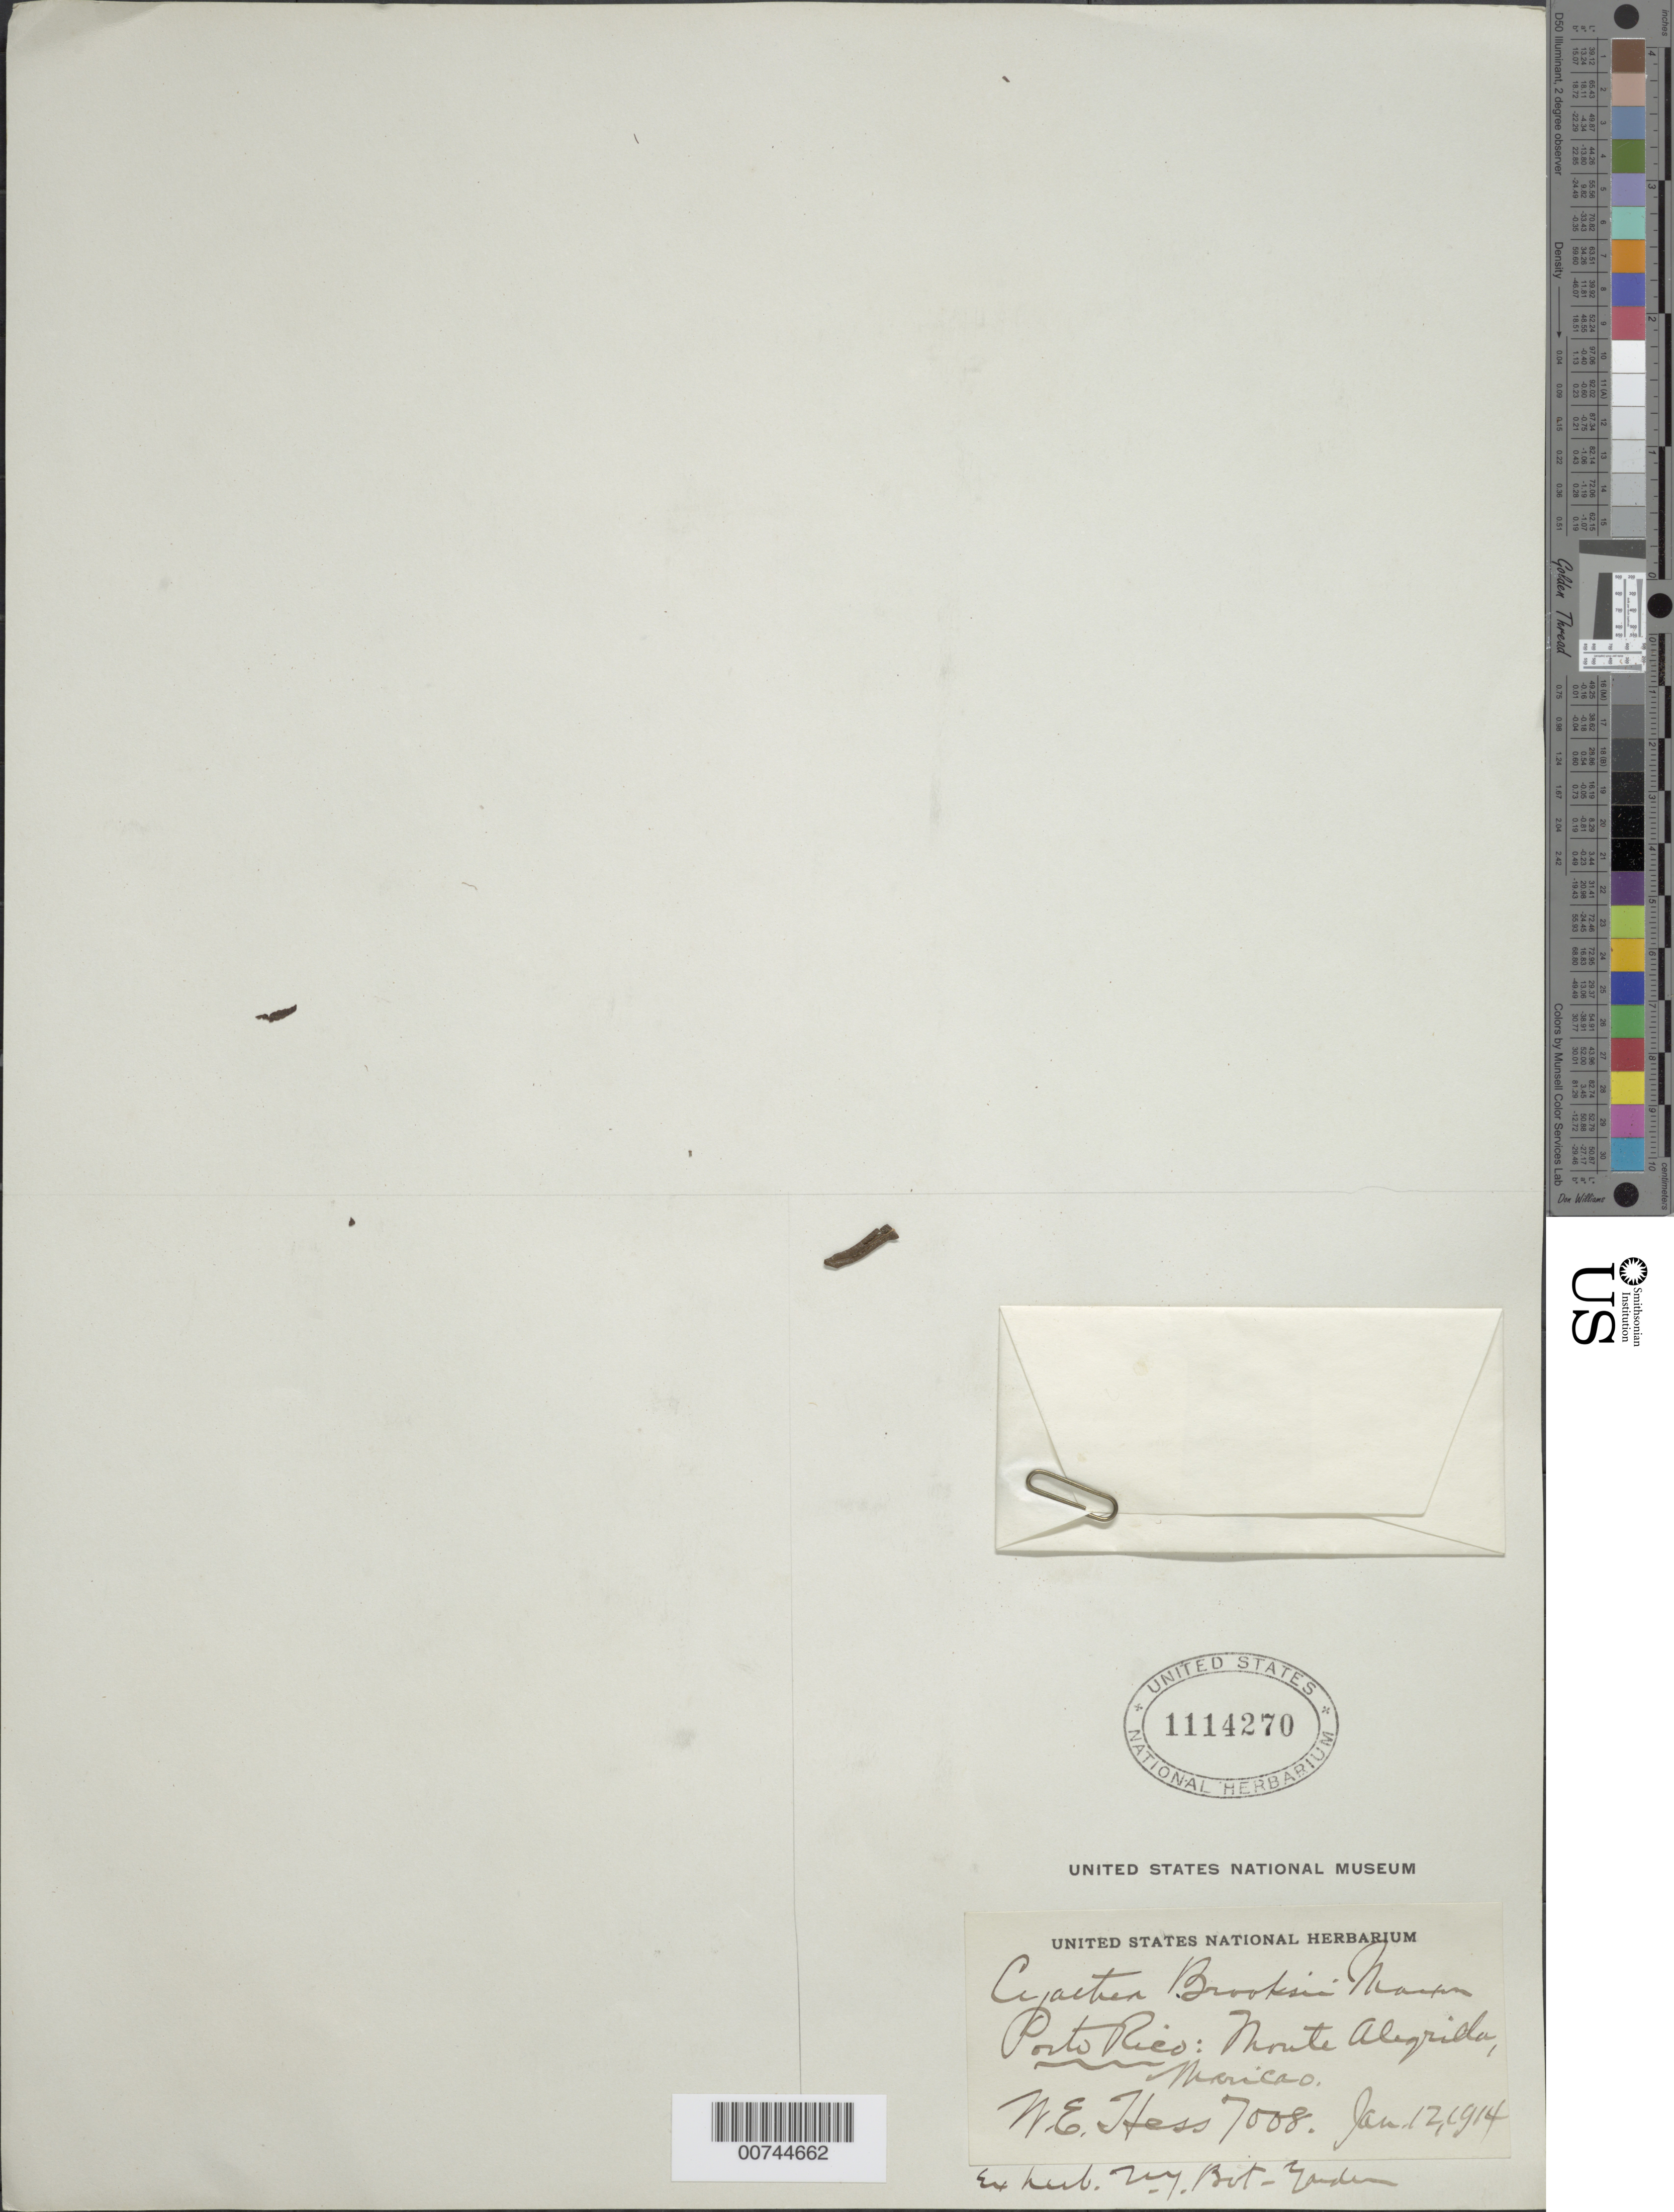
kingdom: Plantae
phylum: Tracheophyta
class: Polypodiopsida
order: Cyatheales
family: Cyatheaceae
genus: Alsophila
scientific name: Alsophila brooksii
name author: (Maxon) R.M. Tryon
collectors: W. Hess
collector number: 7008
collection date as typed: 12 Jan 1914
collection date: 1914-01-12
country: Puerto Rico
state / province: Maricao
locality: Monte Alegrillo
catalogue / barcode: US 1114270